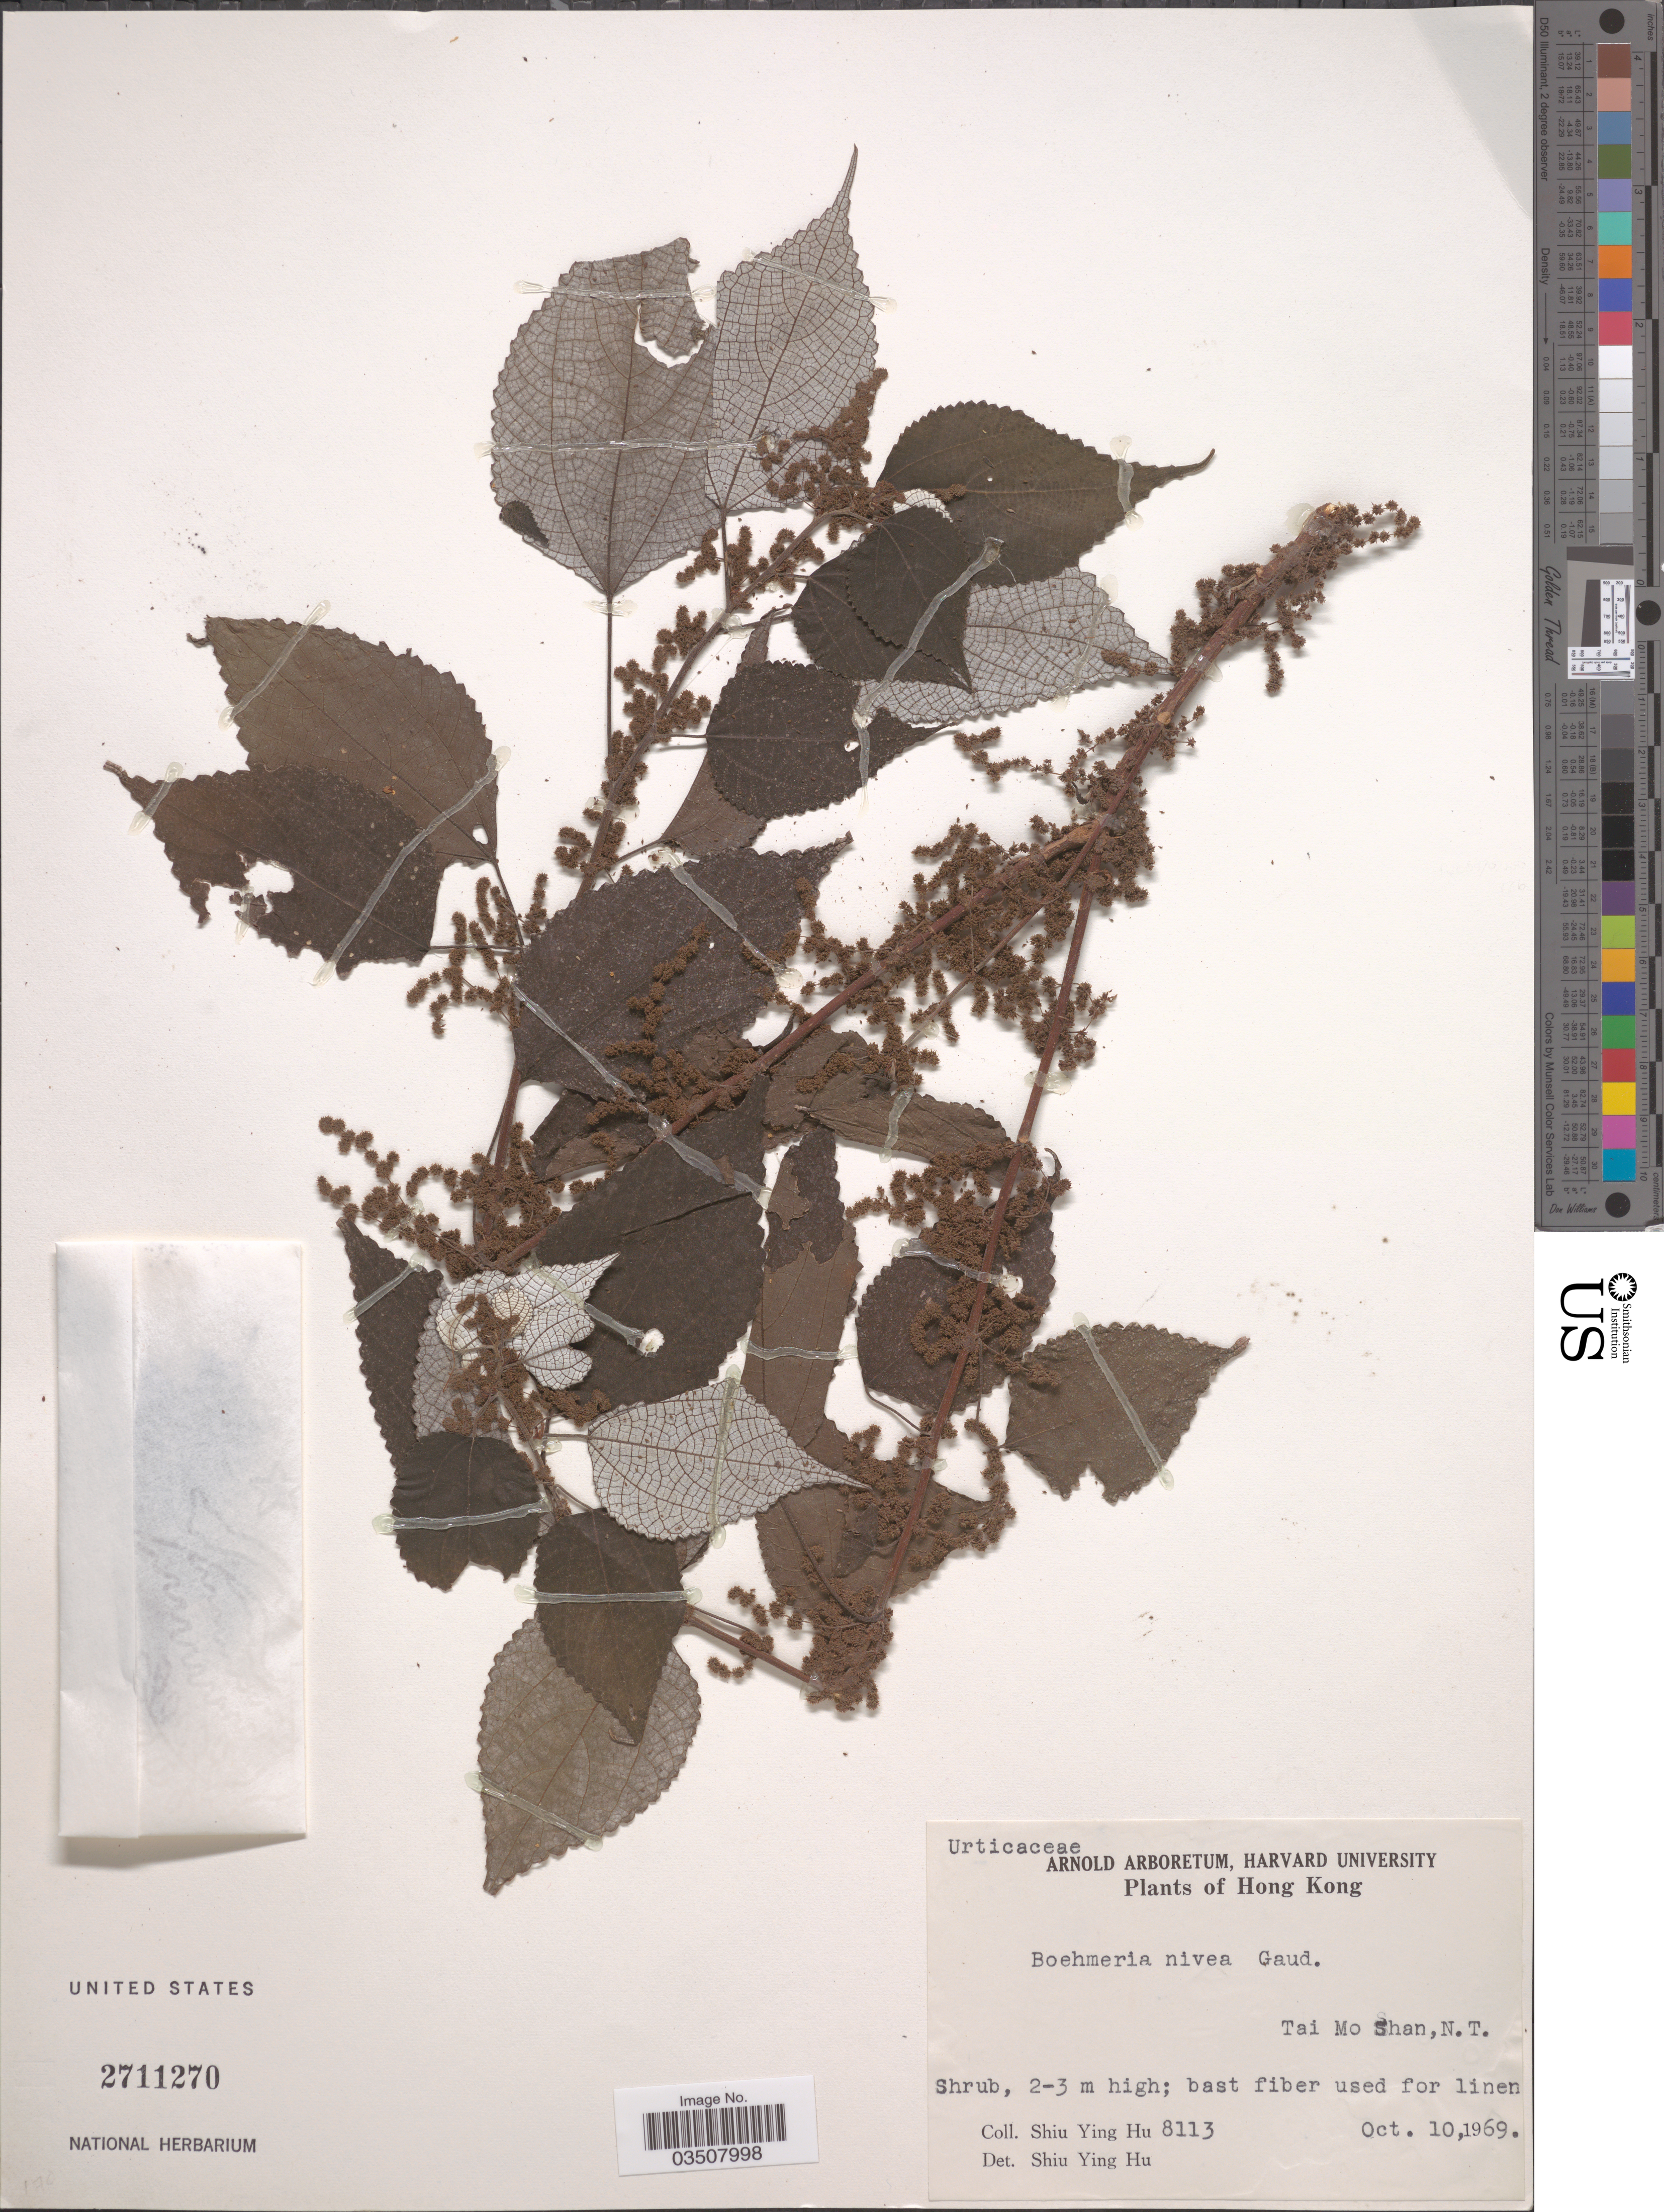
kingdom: Plantae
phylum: Tracheophyta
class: Magnoliopsida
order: Rosales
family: Urticaceae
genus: Boehmeria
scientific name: Boehmeria nivea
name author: (L.) Gaudich.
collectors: S. Y. Hu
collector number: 8113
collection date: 1969-10-10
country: China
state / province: Hong Kong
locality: Tai Mo Shan, N.T.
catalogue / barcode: US 2711270